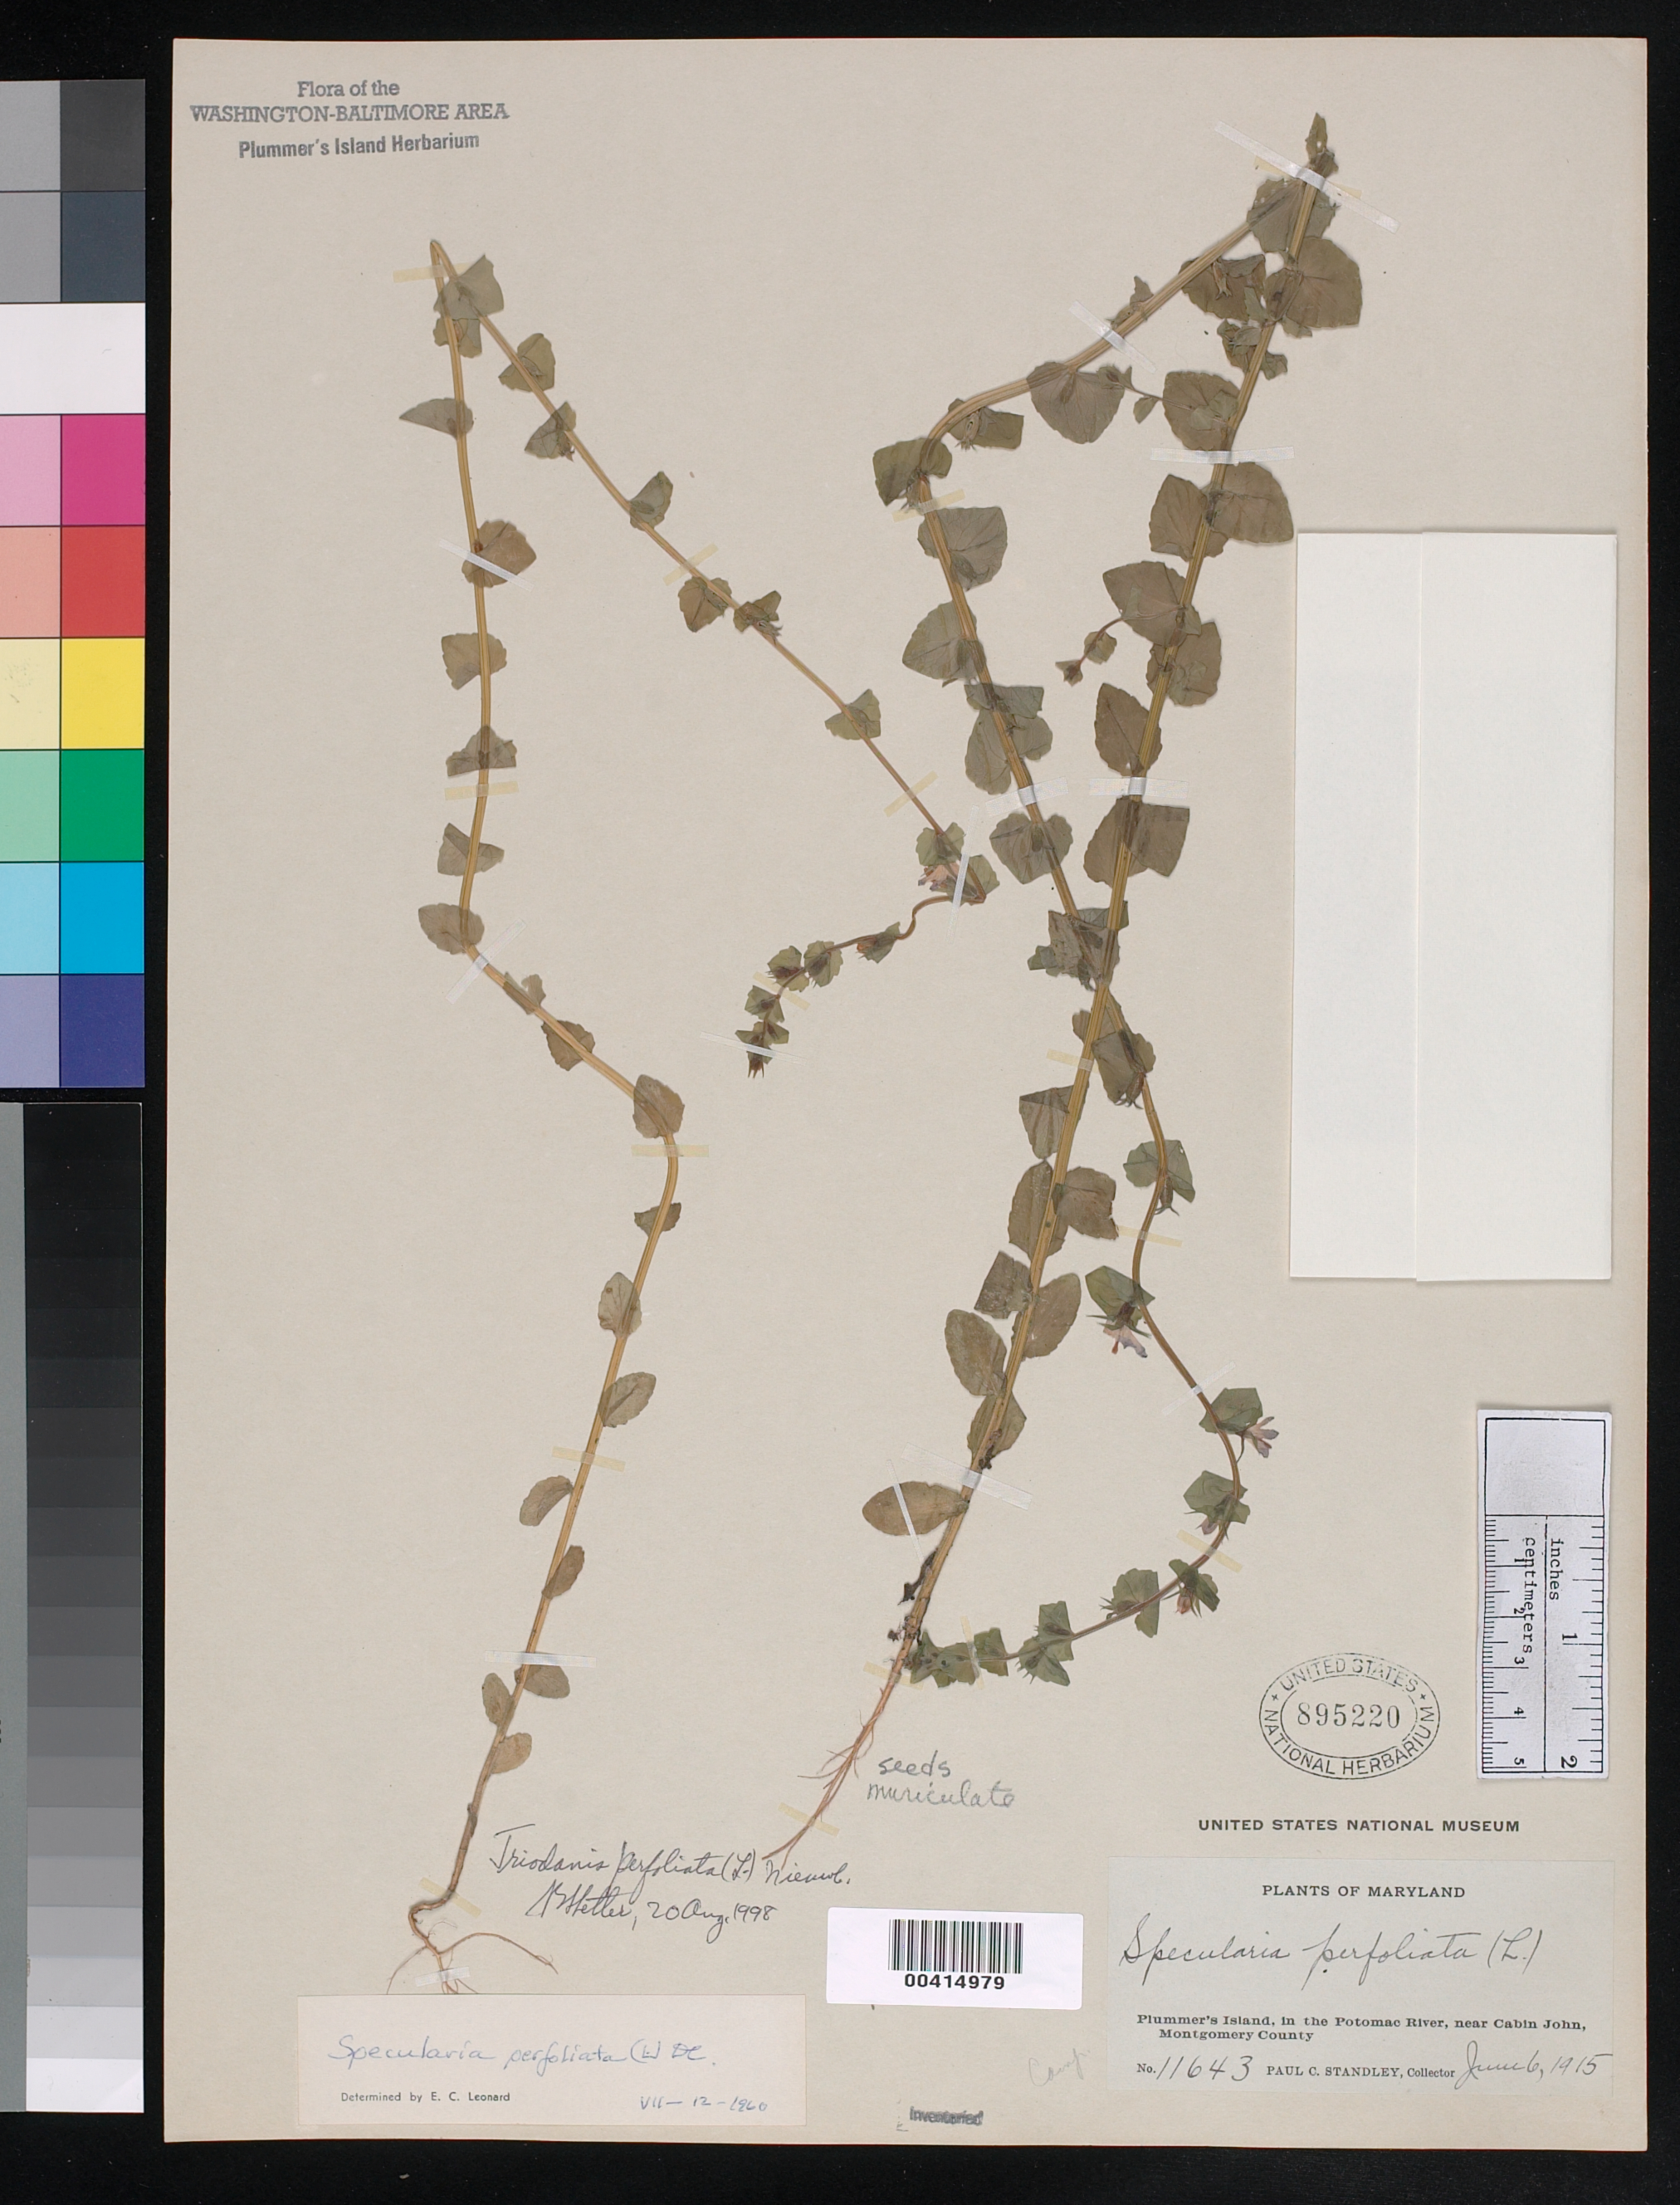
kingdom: Plantae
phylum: Tracheophyta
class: Magnoliopsida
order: Asterales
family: Campanulaceae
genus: Triodanis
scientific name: Triodanis perfoliata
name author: (L.) Nieuwl.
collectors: P. C. Standley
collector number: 11643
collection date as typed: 06 Jun 1915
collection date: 1915-06-06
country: United States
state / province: Maryland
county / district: Montgomery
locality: Plummer's Island, mainland property of Washington Biol Field Club C. & O. Canal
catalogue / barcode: US 895220